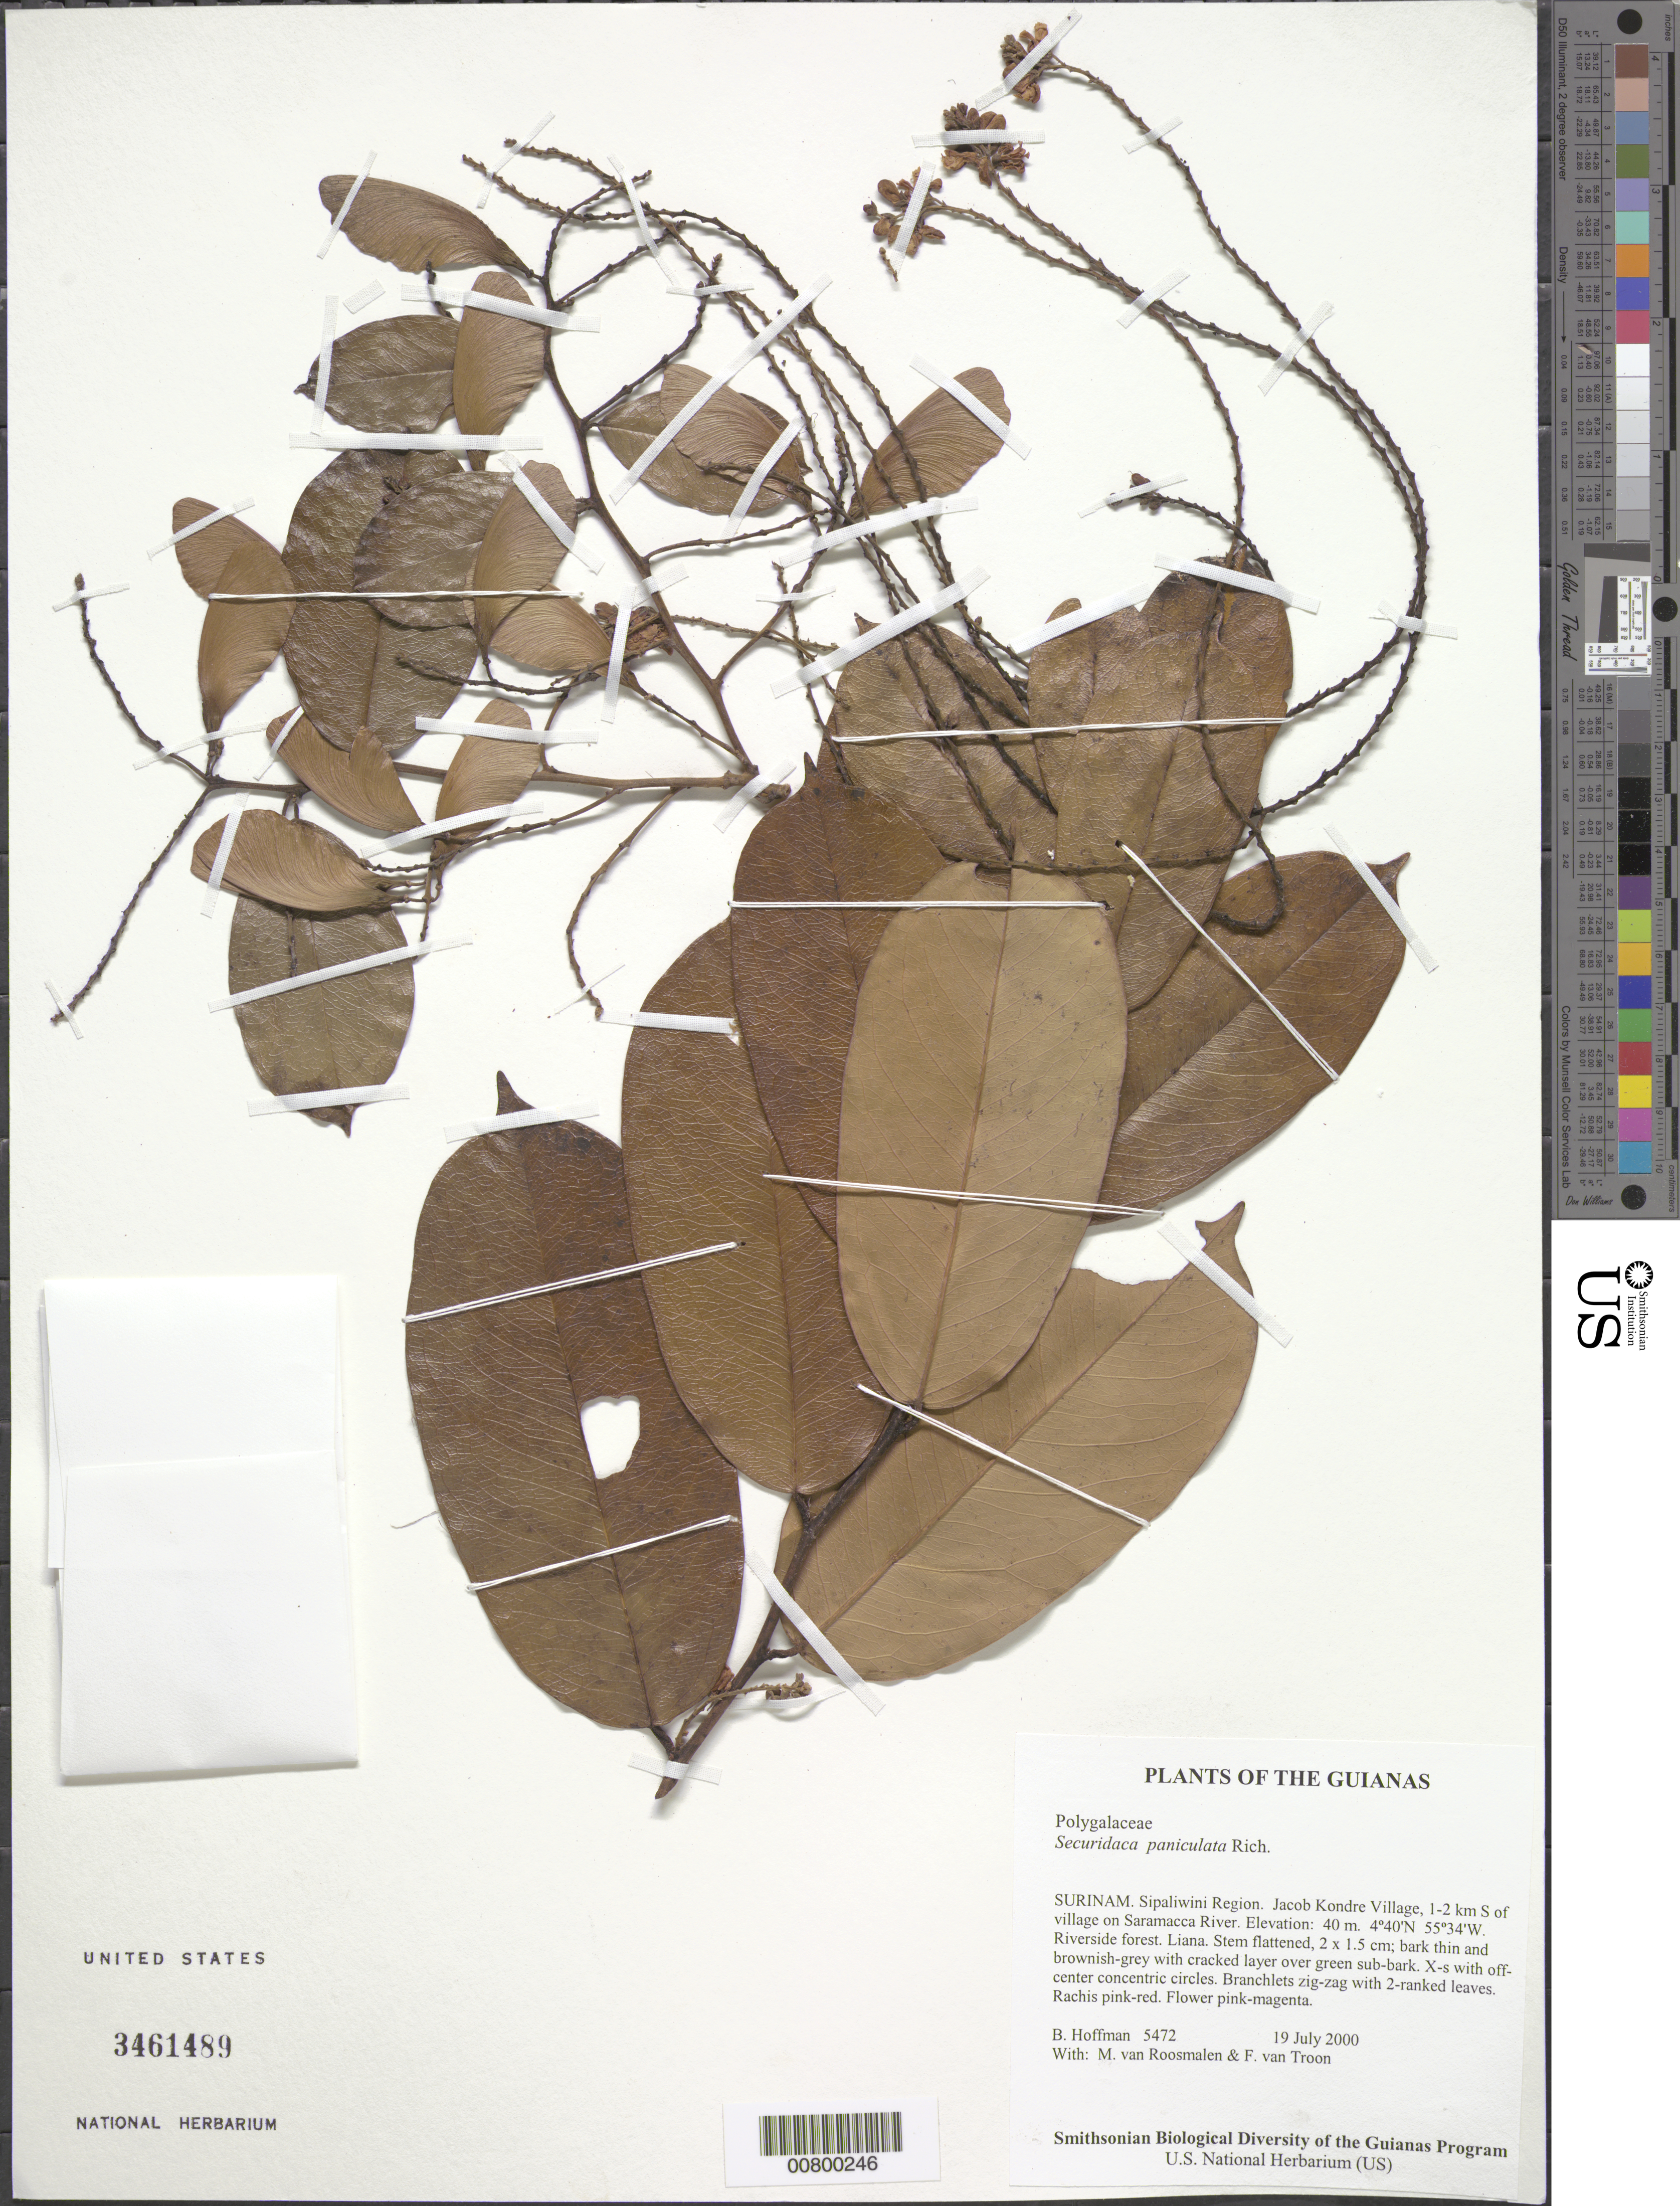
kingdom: Plantae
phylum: Tracheophyta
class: Magnoliopsida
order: Fabales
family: Polygalaceae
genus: Securidaca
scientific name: Securidaca paniculata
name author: Rich.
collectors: B. Hoffman, M. Roosmalen & F. Van Troon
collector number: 5472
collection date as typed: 19 July 2000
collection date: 2000-07-19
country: Suriname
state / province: Sipaliwini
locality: Jacob Kondre Village, 1-2 km S of village on Saramacca River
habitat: Riverside forest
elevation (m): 40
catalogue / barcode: US 3461489